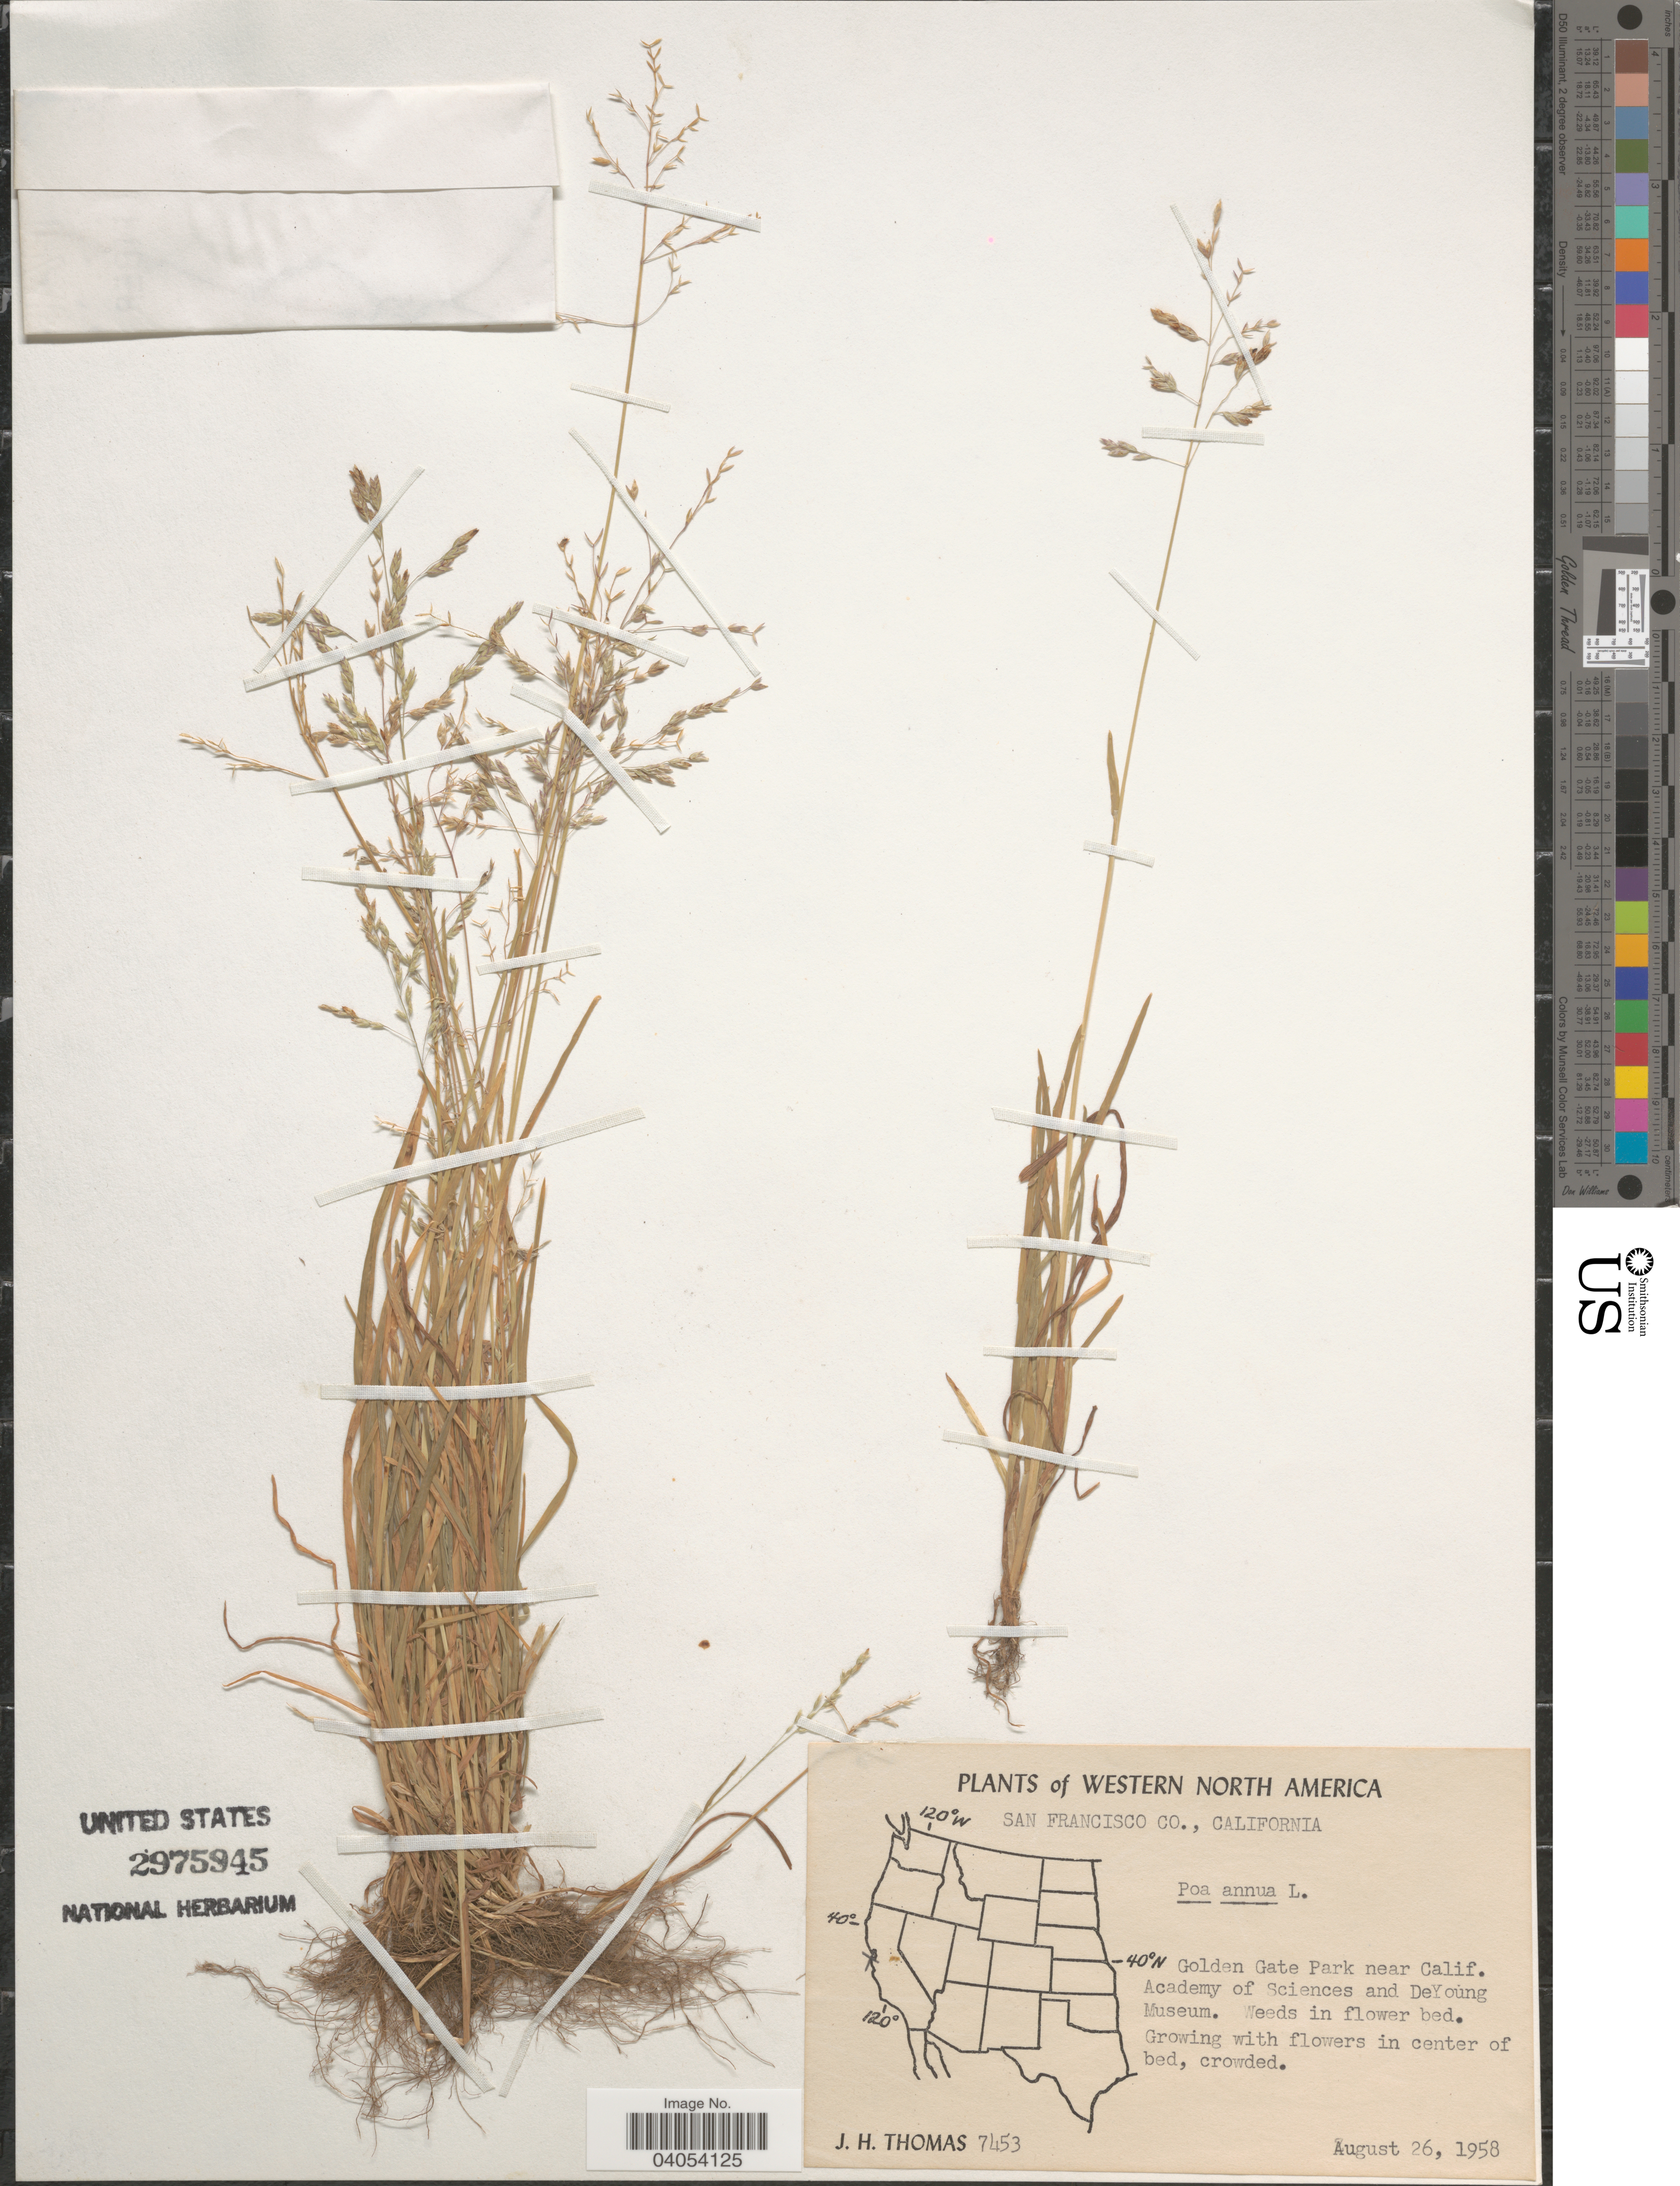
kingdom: Plantae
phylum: Tracheophyta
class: Liliopsida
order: Poales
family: Poaceae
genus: Poa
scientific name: Poa annua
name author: L.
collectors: J. H. Thomas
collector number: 7453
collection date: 1958-08-26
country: United States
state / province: California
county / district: San Francisco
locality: Western North America. San Francisco Co. Golden Gate Park near Calif. Academy of Sciences and DeYoung Museum.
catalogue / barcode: US 2975845